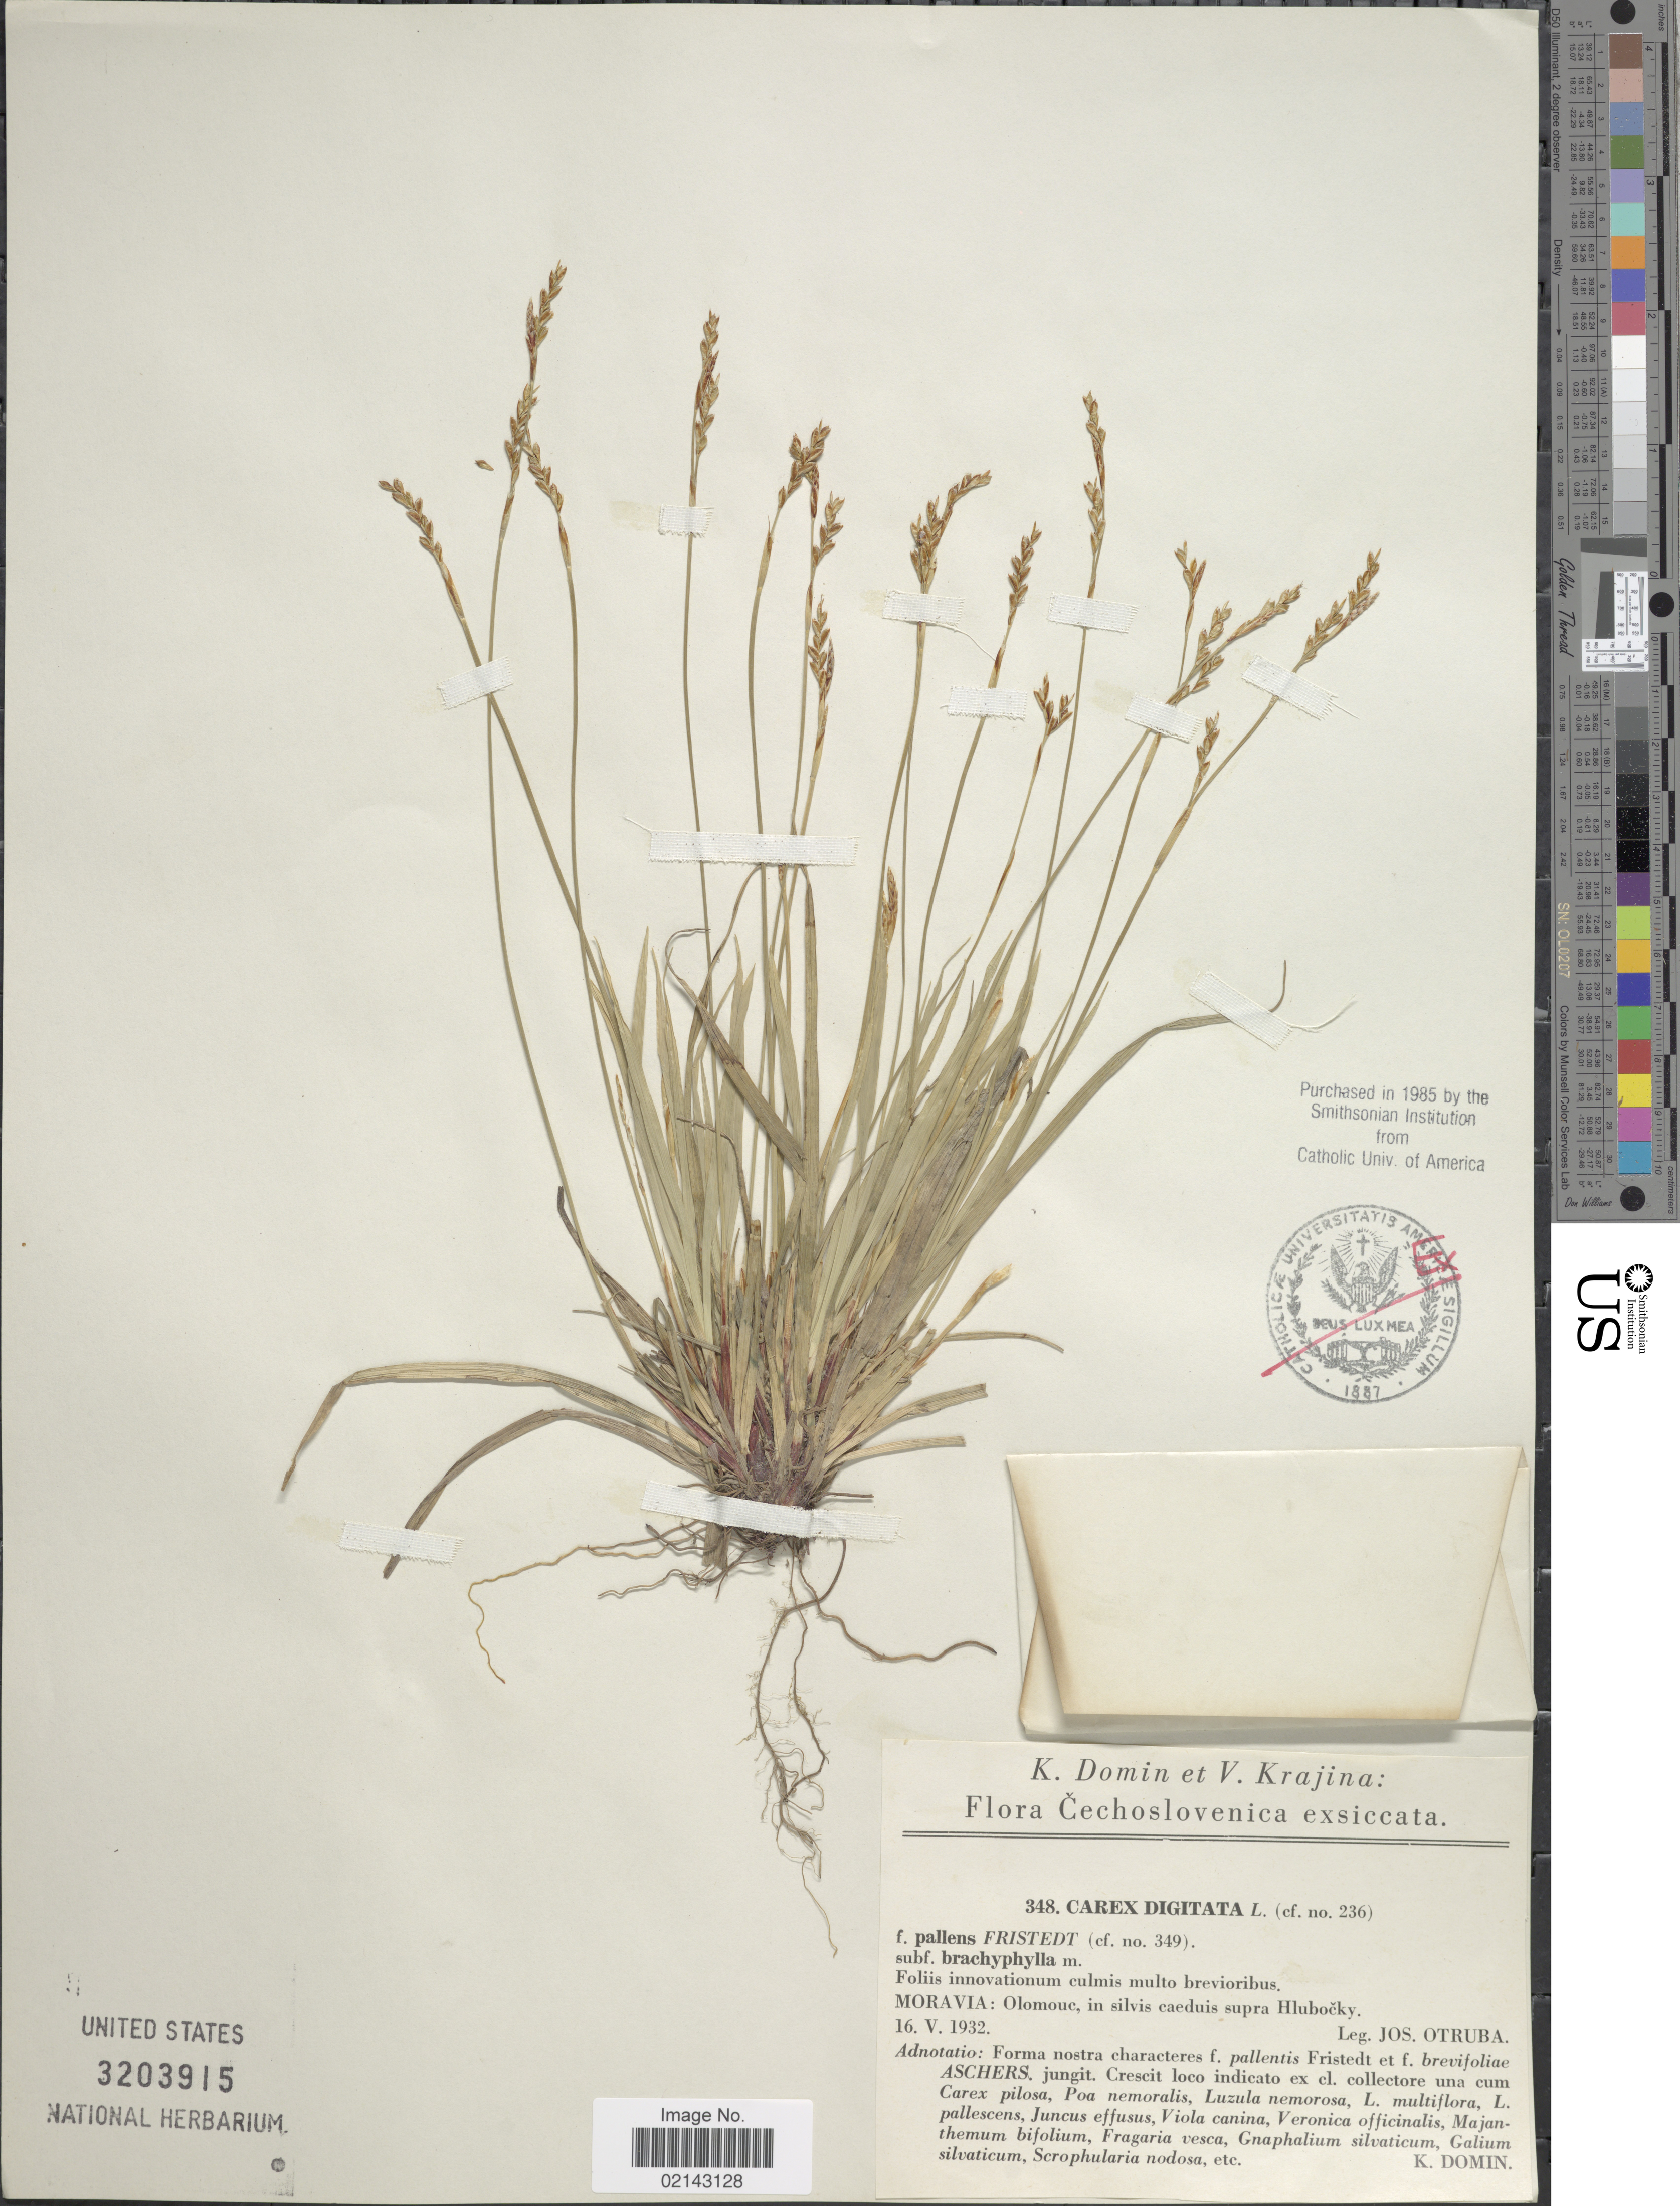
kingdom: Plantae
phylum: Tracheophyta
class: Liliopsida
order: Poales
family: Cyperaceae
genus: Carex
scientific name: Carex digitata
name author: L.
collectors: J. Otruba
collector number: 348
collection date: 1932-05-16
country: Czechia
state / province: Olomouc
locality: Cechoslovenica. Moravia: in silvis caeduis supra Hlubocky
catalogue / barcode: US 3203915